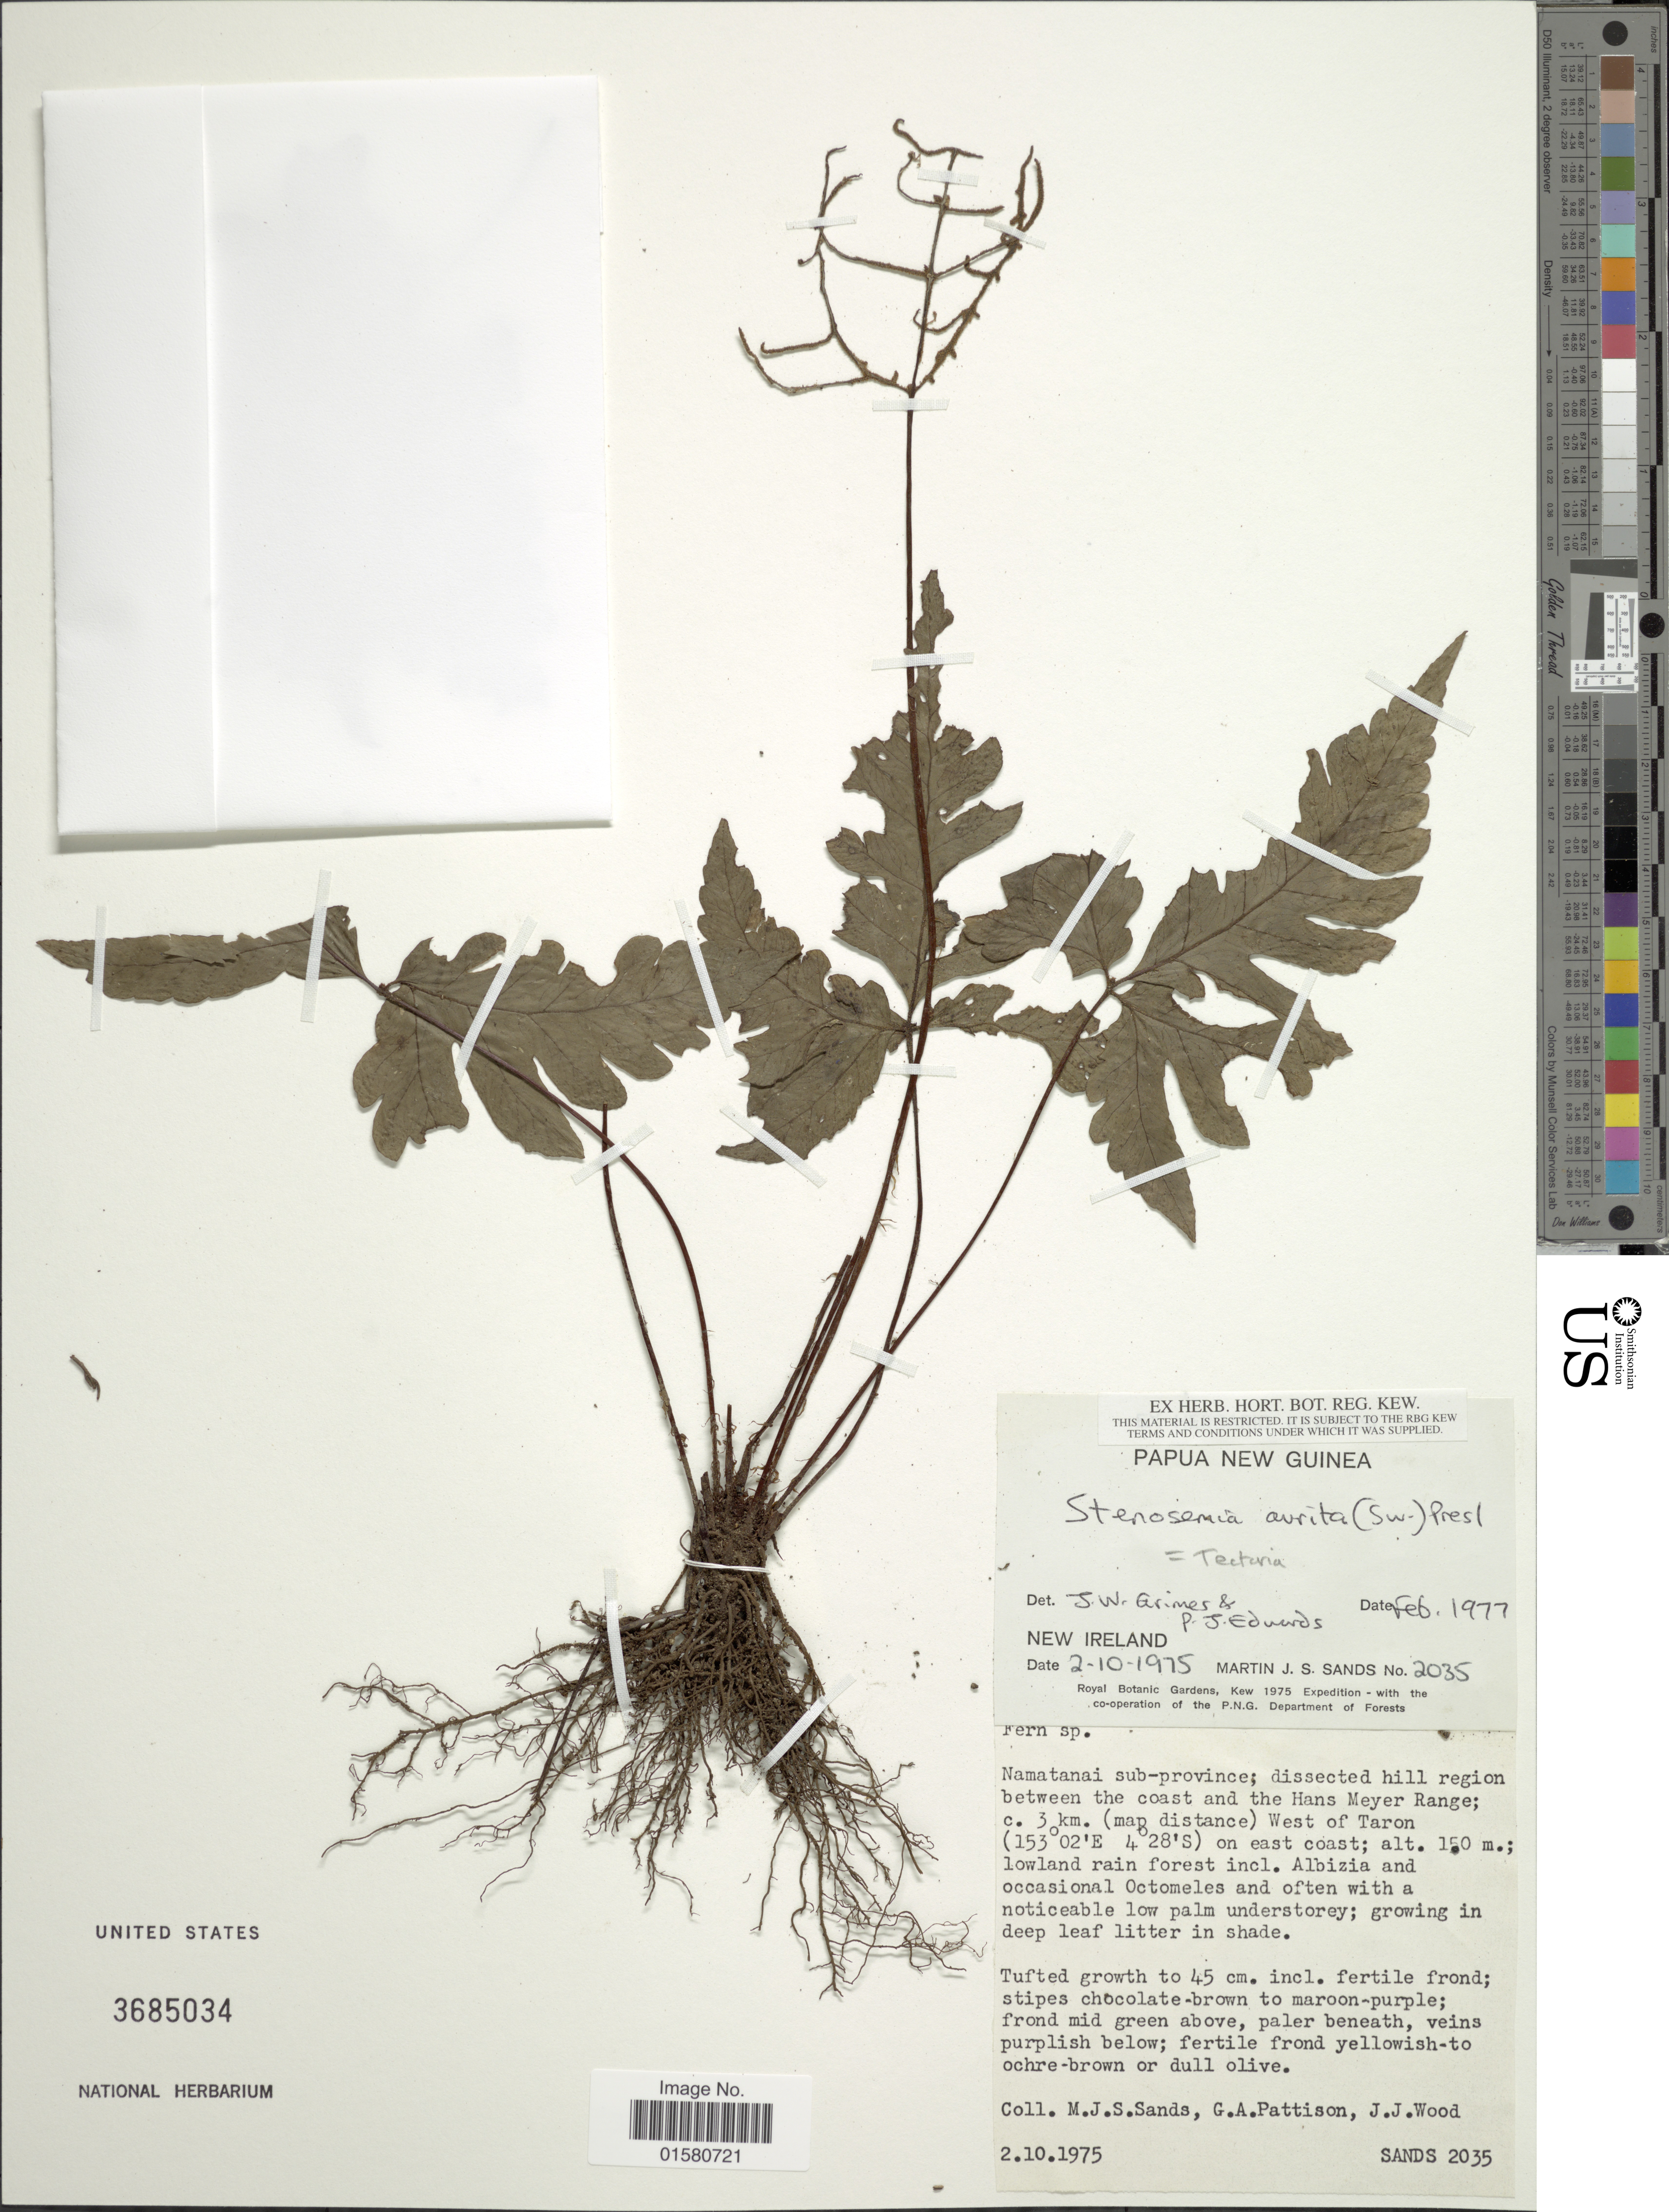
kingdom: Plantae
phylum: Tracheophyta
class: Polypodiopsida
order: Polypodiales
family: Tectariaceae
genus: Tectaria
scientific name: Tectaria aurita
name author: (Sw.) Chandra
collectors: M. Sands, G. Pattison & J. Wood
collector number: Sands 2035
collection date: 1975-10-02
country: Papua New Guinea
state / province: New Ireland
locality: Namatanai sub-province; dissected hill region between the coast and the Hans Meyer Range; 3 km (map distance) West of Taron on east coast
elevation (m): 150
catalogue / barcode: US 3685034